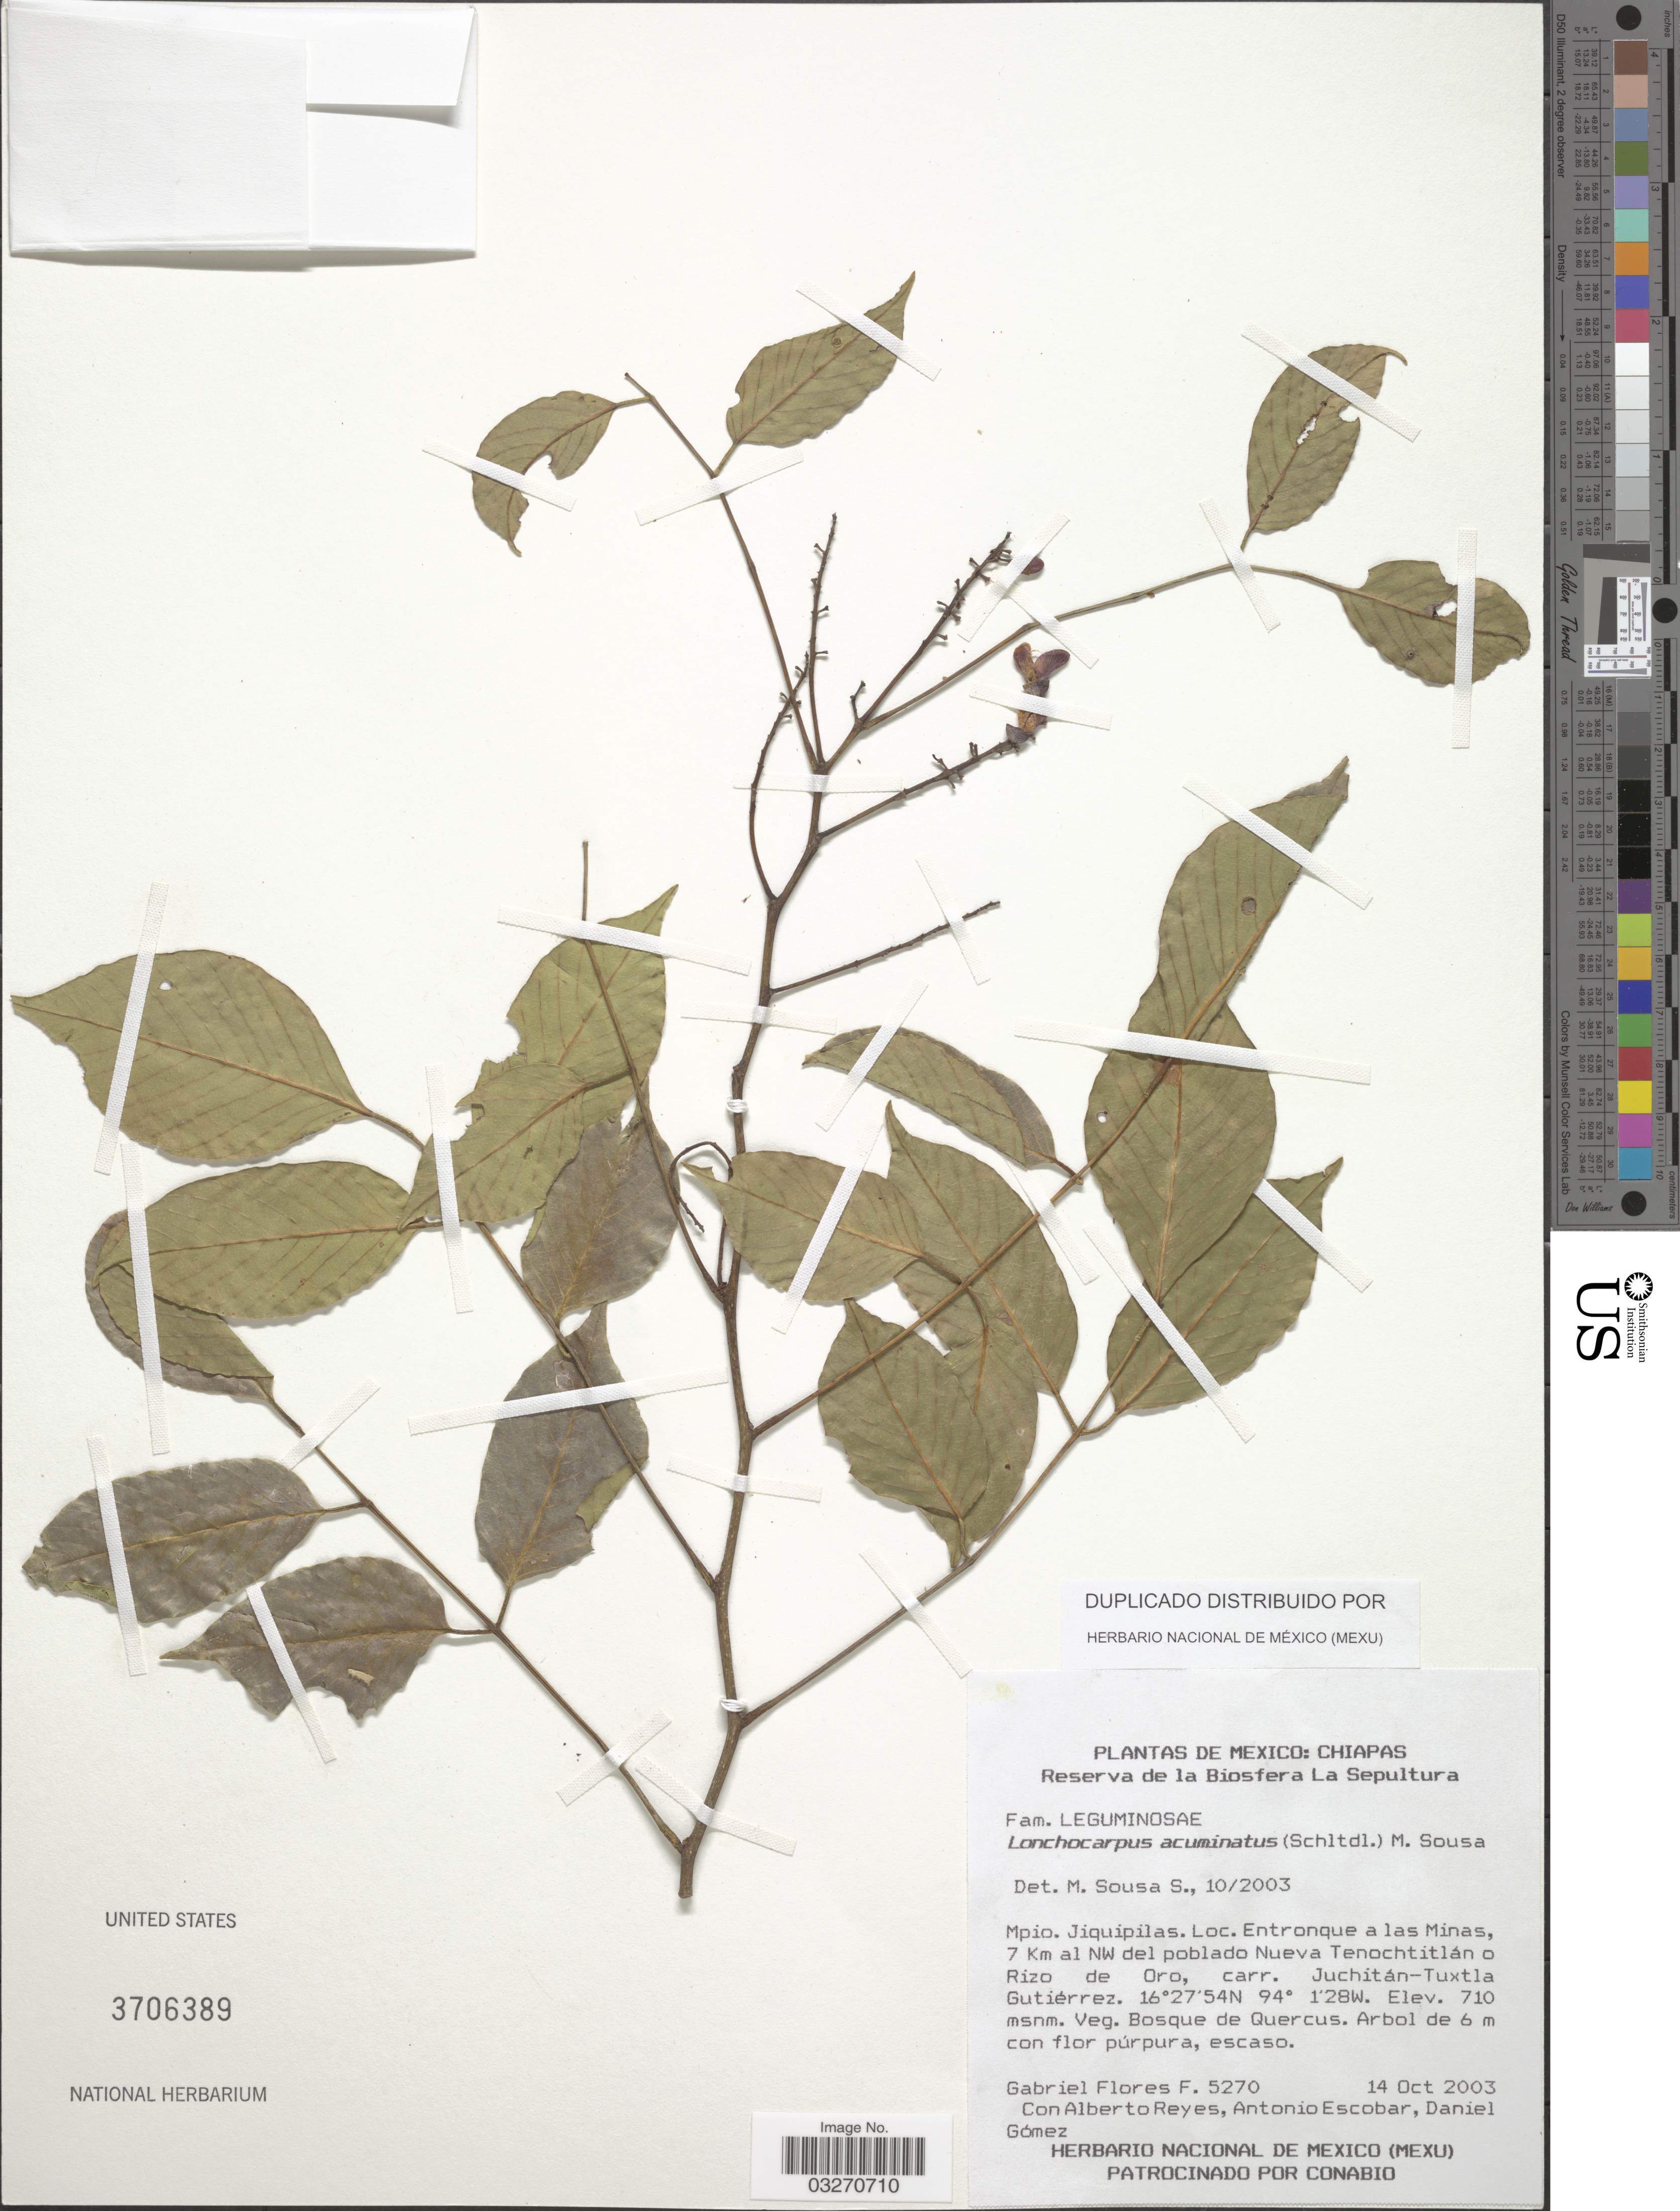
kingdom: Plantae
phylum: Tracheophyta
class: Magnoliopsida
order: Fabales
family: Fabaceae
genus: Lonchocarpus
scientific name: Lonchocarpus acuminatus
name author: (Schltdl.) M. Sousa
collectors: G. Flores F., A. Reyes, A. Escobar & D. Gomez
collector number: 5270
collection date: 2003-10-14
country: Mexico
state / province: Chiapas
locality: Reserva de la Biosfera La Sepultura [unsure placement] Mpio. Jiquipilas. Entronque a las Minas, 7 Km al NW del poblado Nueva Tenochtitlán o Rizo de Oro, carr. Juchitán-Tuxtla Gutiérrez.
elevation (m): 710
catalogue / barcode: US 3706389